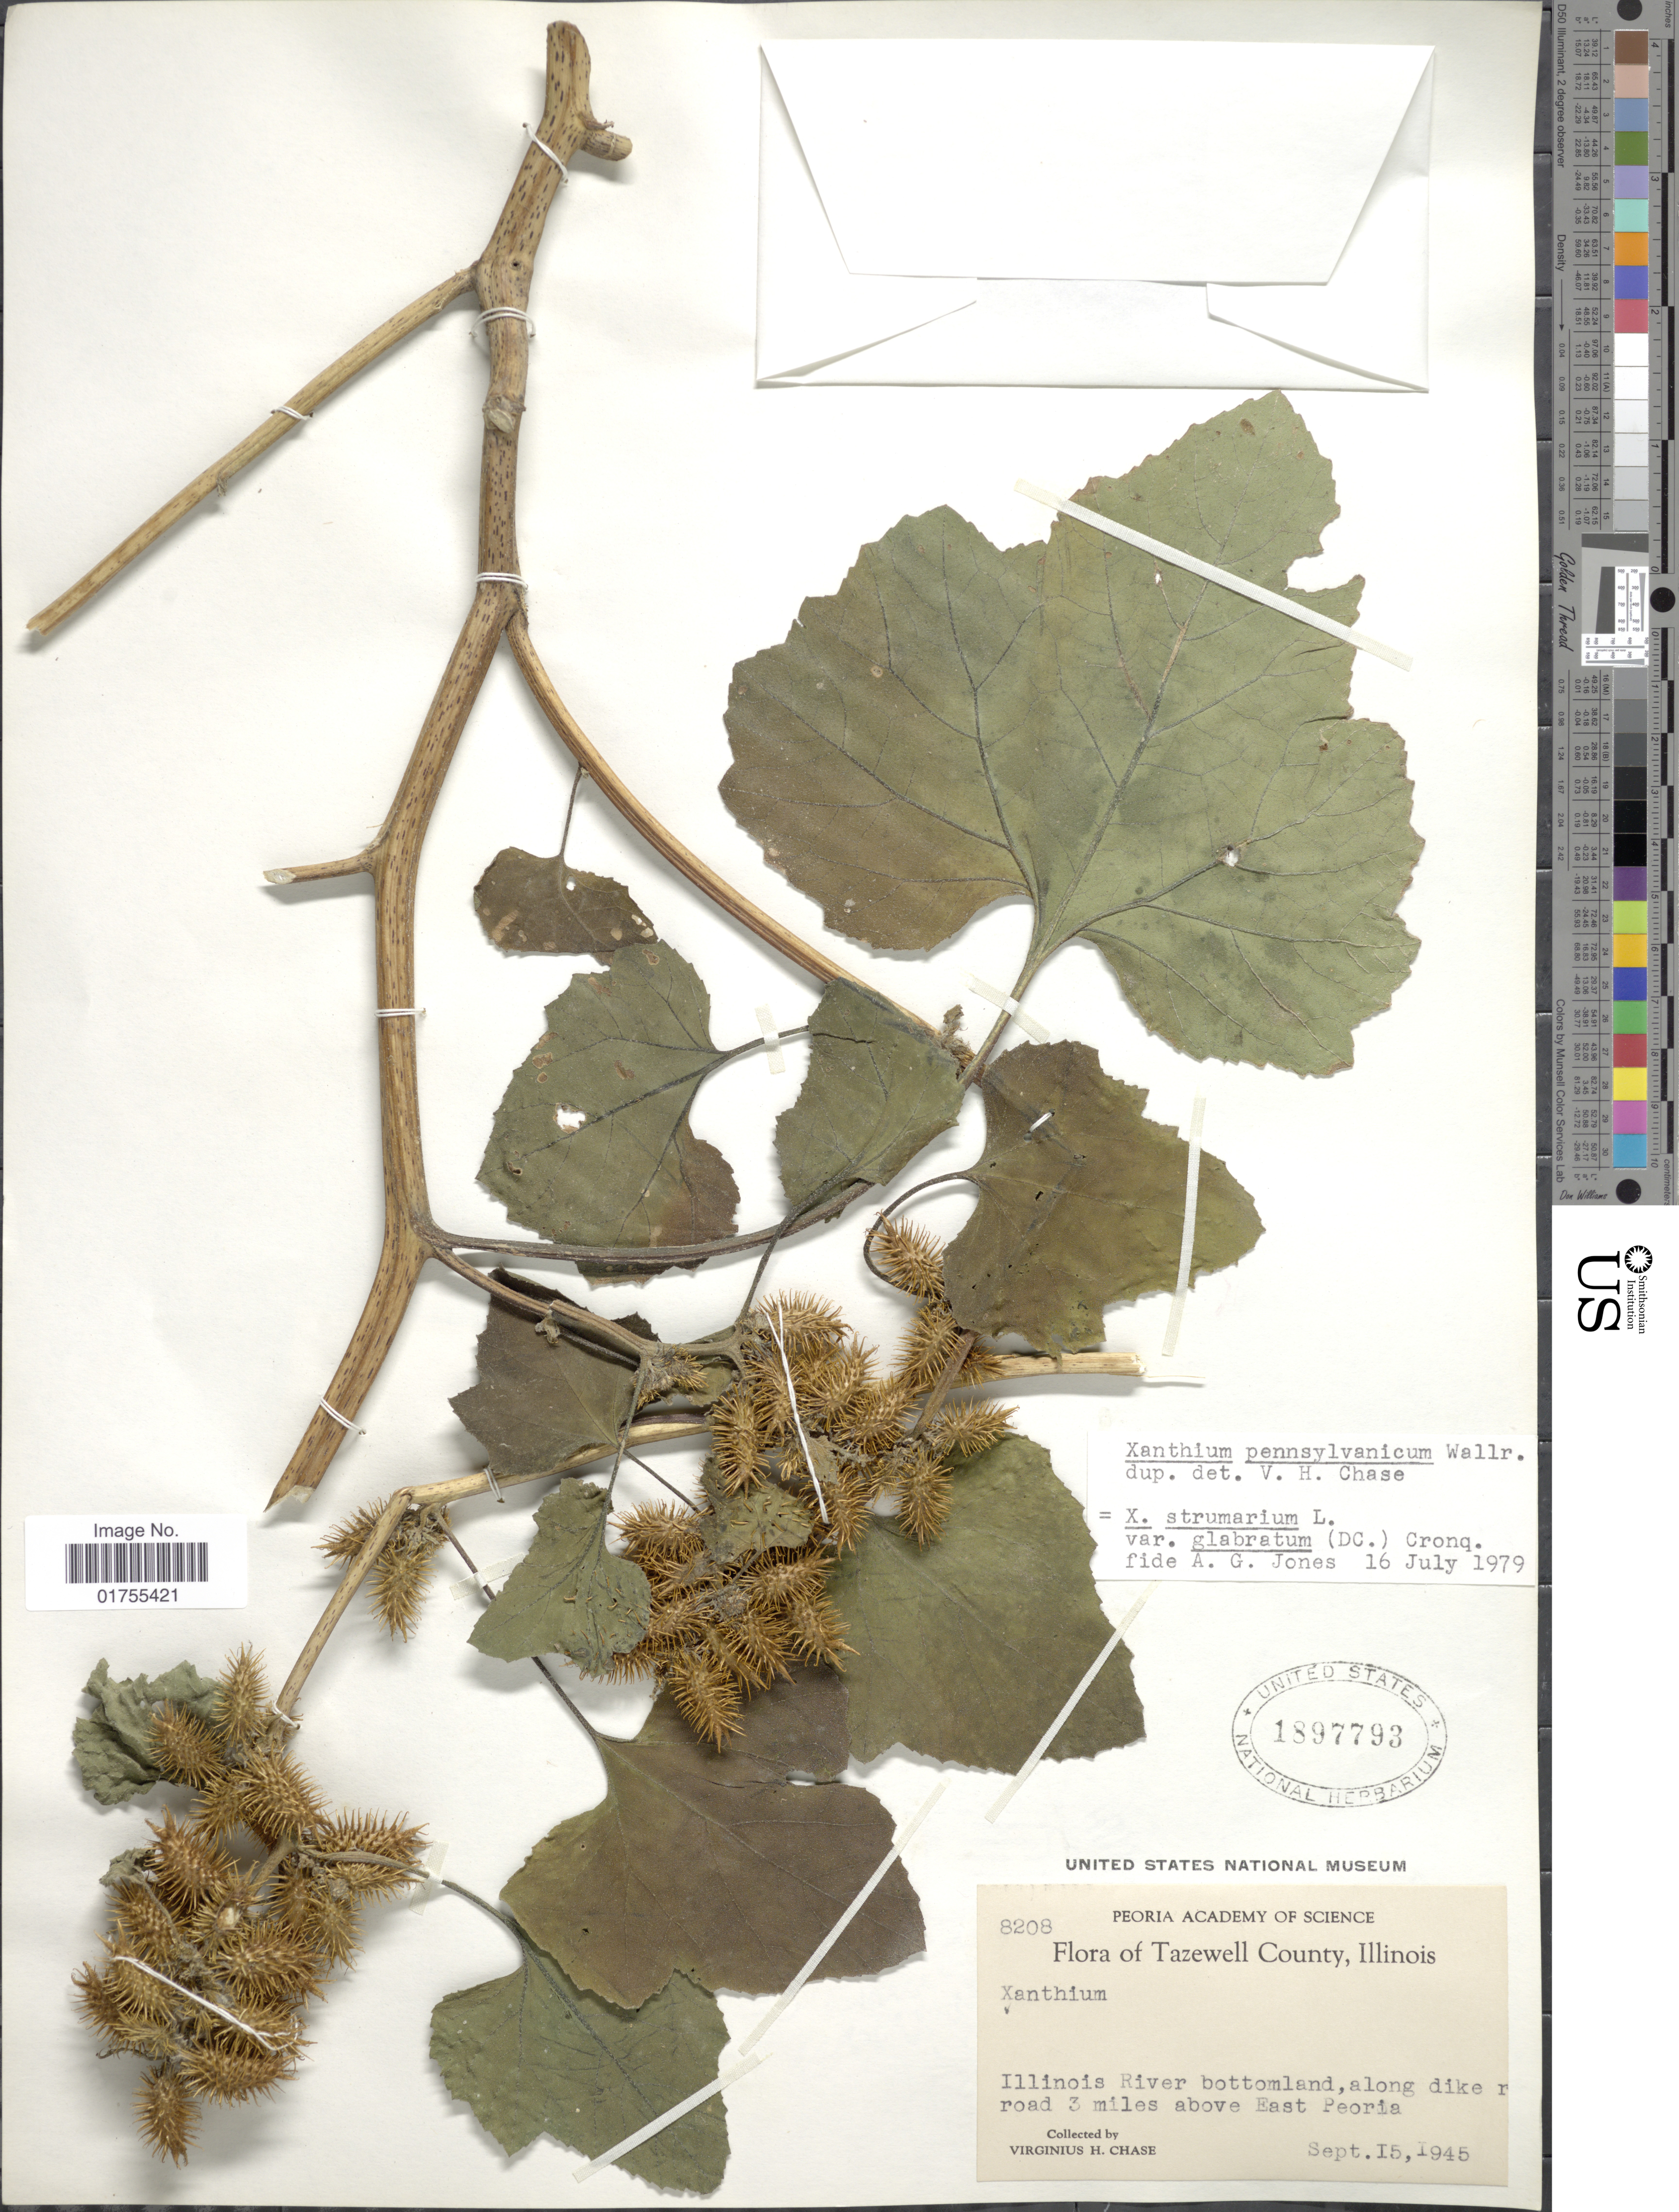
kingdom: Plantae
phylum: Tracheophyta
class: Magnoliopsida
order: Asterales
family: Asteraceae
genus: Xanthium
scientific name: Xanthium strumarium var. glabratum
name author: Mill.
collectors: V. H. Chase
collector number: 8208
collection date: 1945-09-15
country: United States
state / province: Illinois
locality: Tazewell County, Illinois River bottomland, along dike road 3 miles above East Peoria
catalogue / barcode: US 1897793